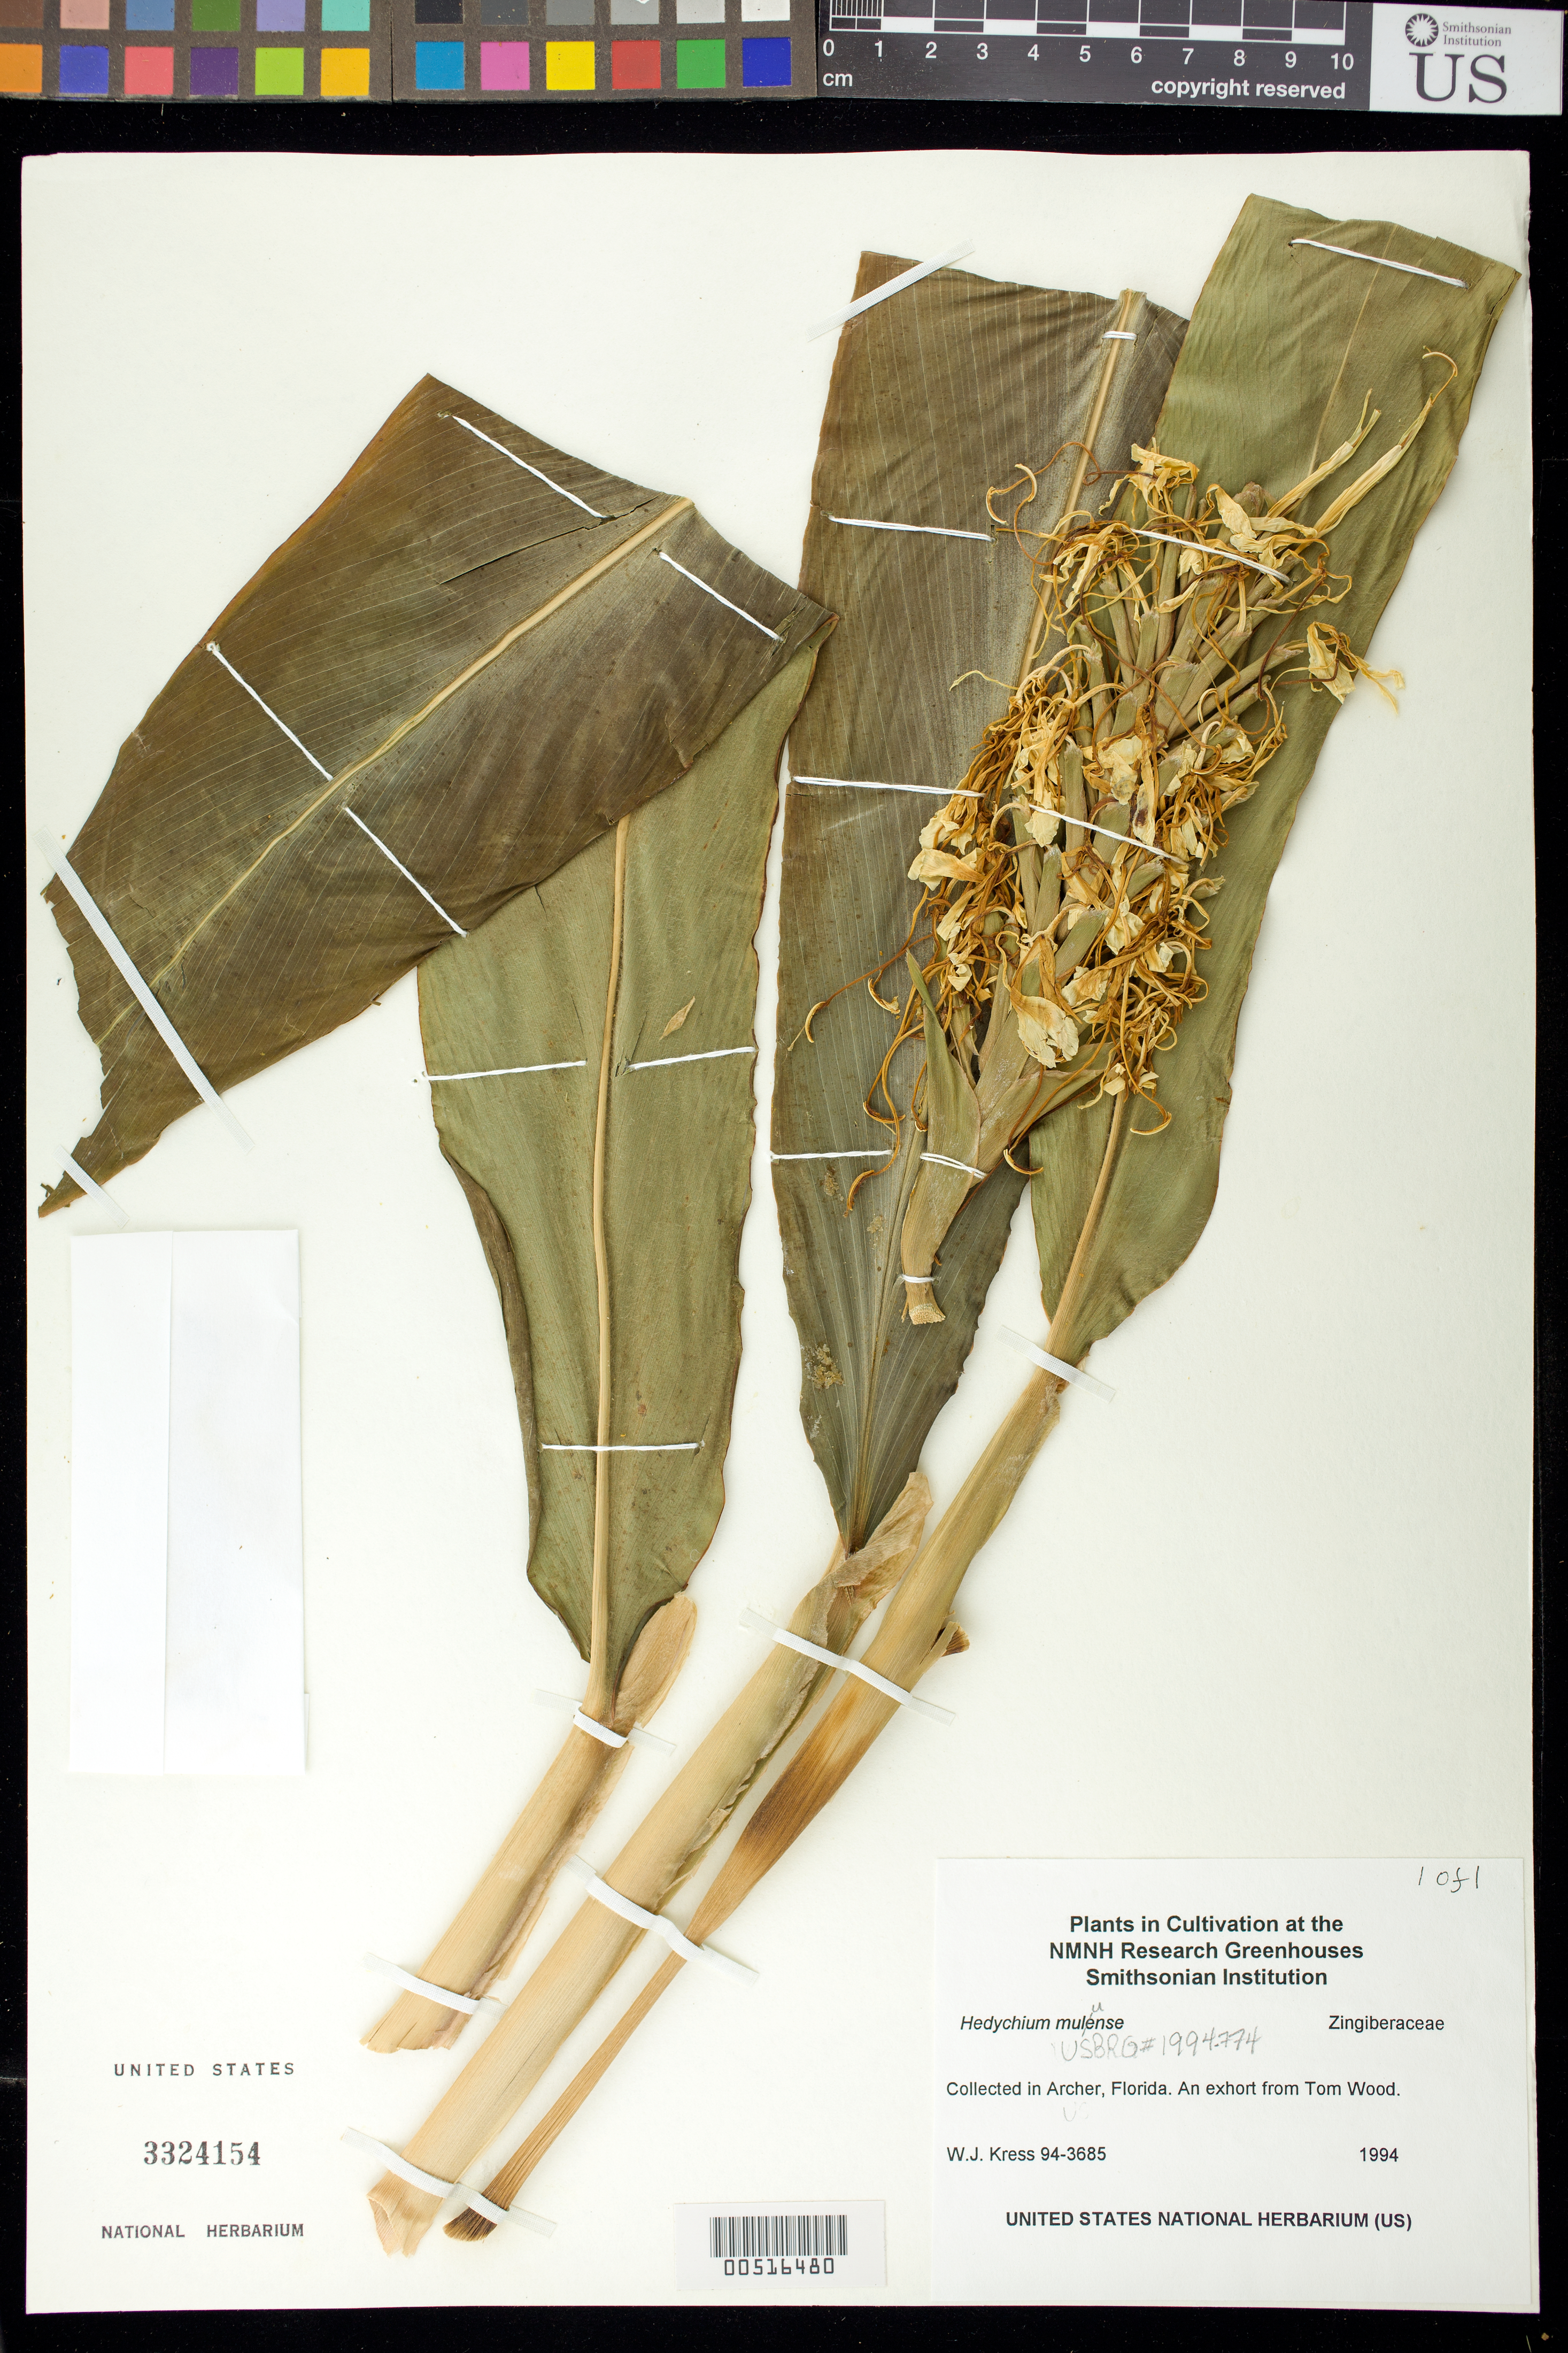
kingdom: Plantae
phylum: Tracheophyta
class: Liliopsida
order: Zingiberales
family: Zingiberaceae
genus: Hedychium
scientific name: Hedychium muluense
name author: R.M. Sm.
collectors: W. J. Kress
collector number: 94-3685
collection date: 1994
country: United States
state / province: Florida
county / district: Alachua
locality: Archer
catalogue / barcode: US 3324154